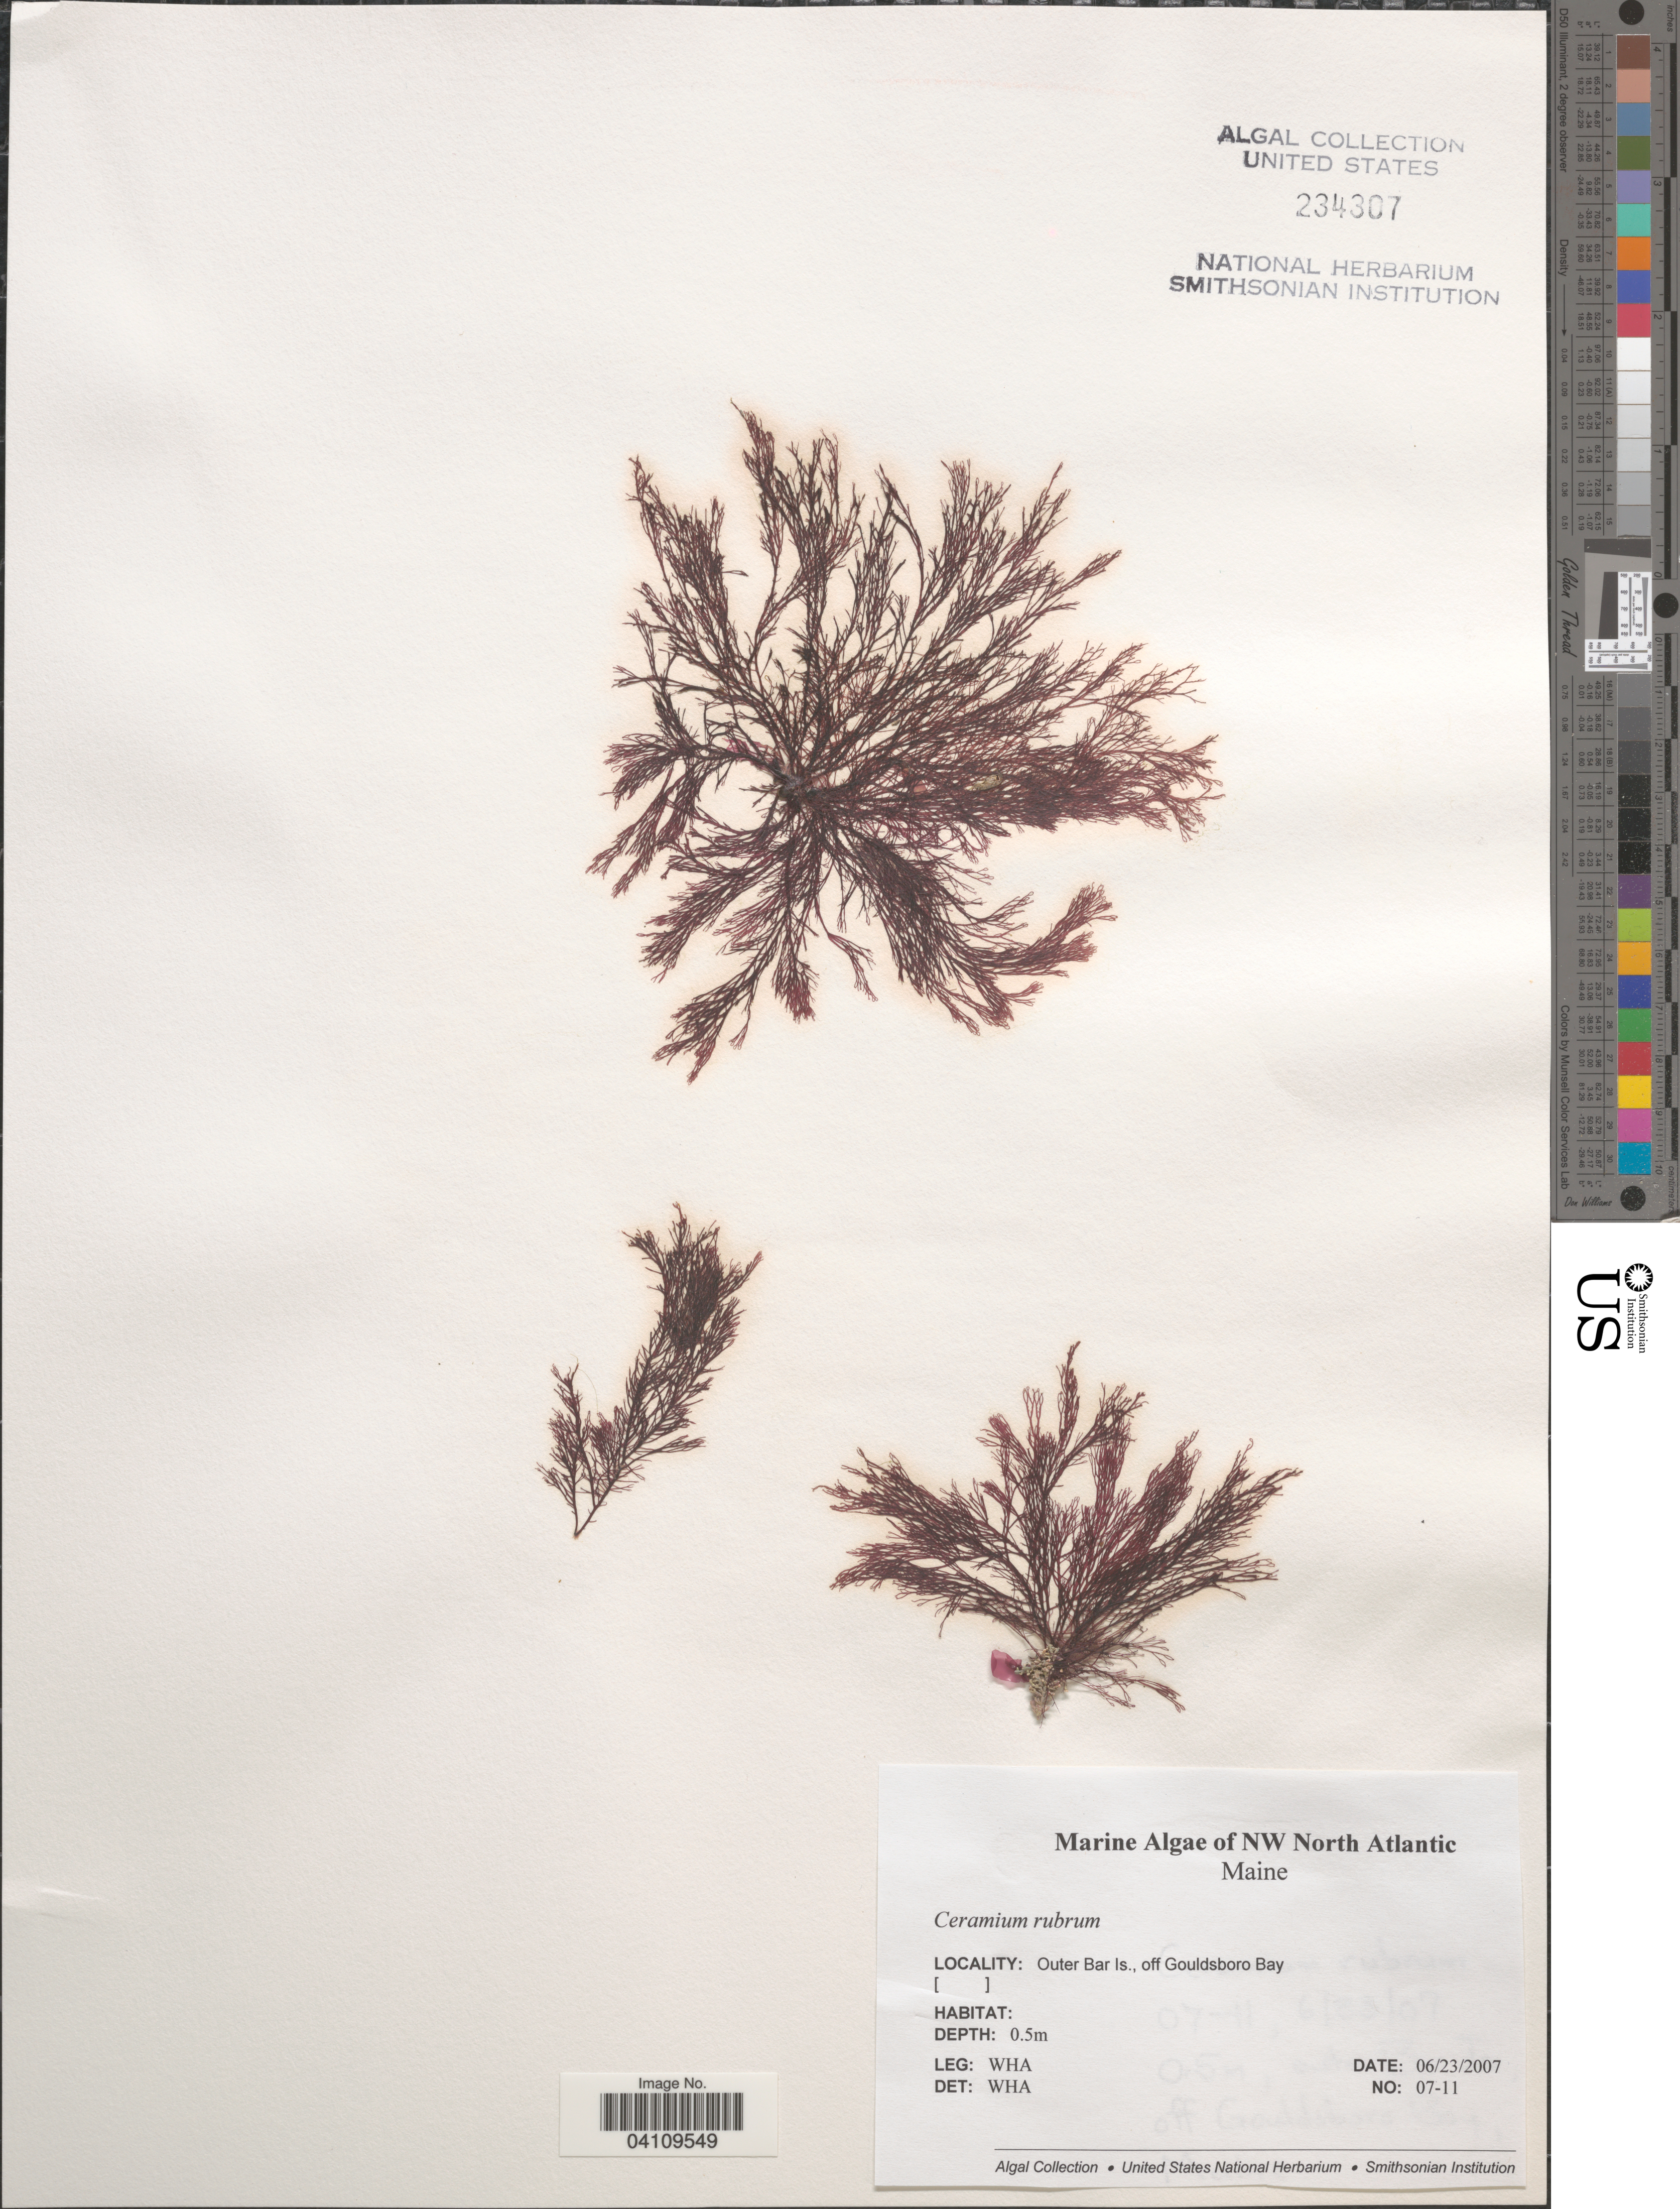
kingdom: Plantae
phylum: Rhodophyta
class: Florideophyceae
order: Ceramiales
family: Ceramiaceae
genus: Ceramium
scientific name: Ceramium rubrum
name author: C. Agardh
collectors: W. H. Adey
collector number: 07-11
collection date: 2007-06-23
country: United States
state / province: Maine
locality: NW North Atlantic. Outer Bar Is., off Gouldsboro Bay.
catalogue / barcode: US 234307